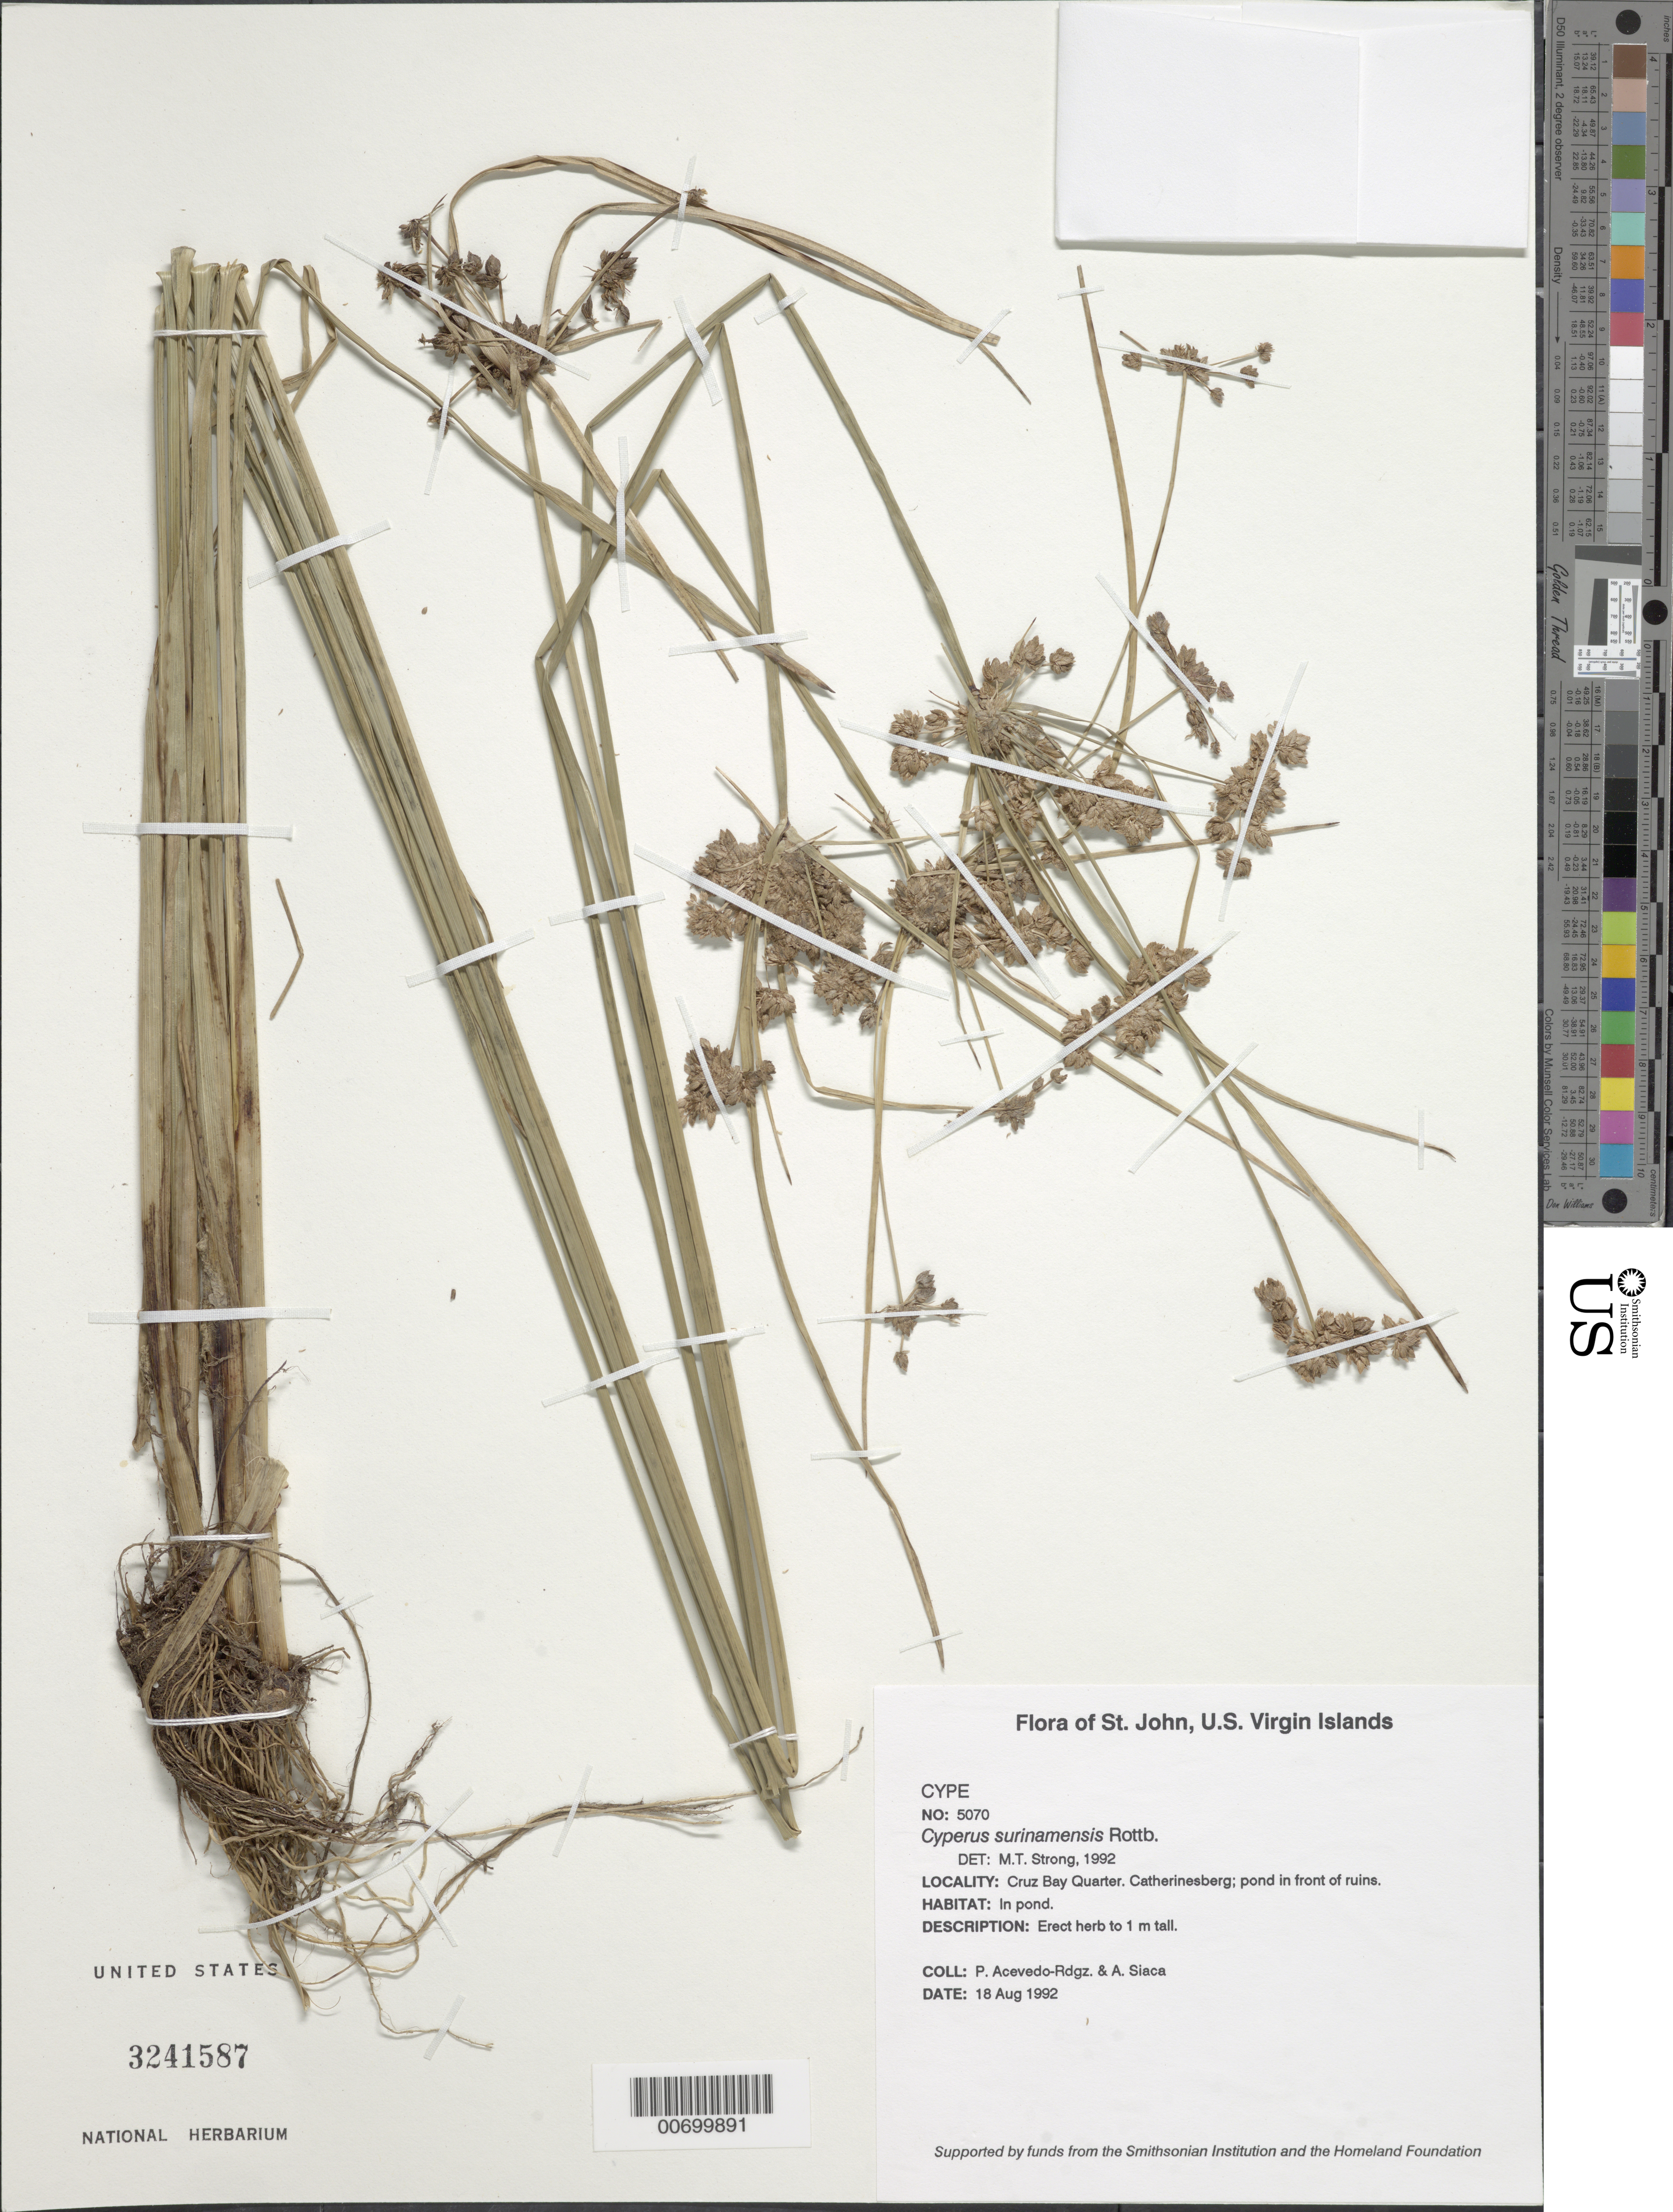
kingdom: Plantae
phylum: Tracheophyta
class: Liliopsida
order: Poales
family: Cyperaceae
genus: Cyperus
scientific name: Cyperus surinamensis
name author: Rottb.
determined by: Strong, M. T., (US), Smithsonian Institution - National Museum of Natural History (UNITED STATES)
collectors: P. Acevedo-Rodr. & A. Siaca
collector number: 5070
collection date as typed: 18 Aug 1992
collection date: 1992-08-18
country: U.S. Virgin Islands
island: St. John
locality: Cruz Bay Quarter. Catherinesberg; pond in front of ruins.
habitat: In pond.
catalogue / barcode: US 3241587